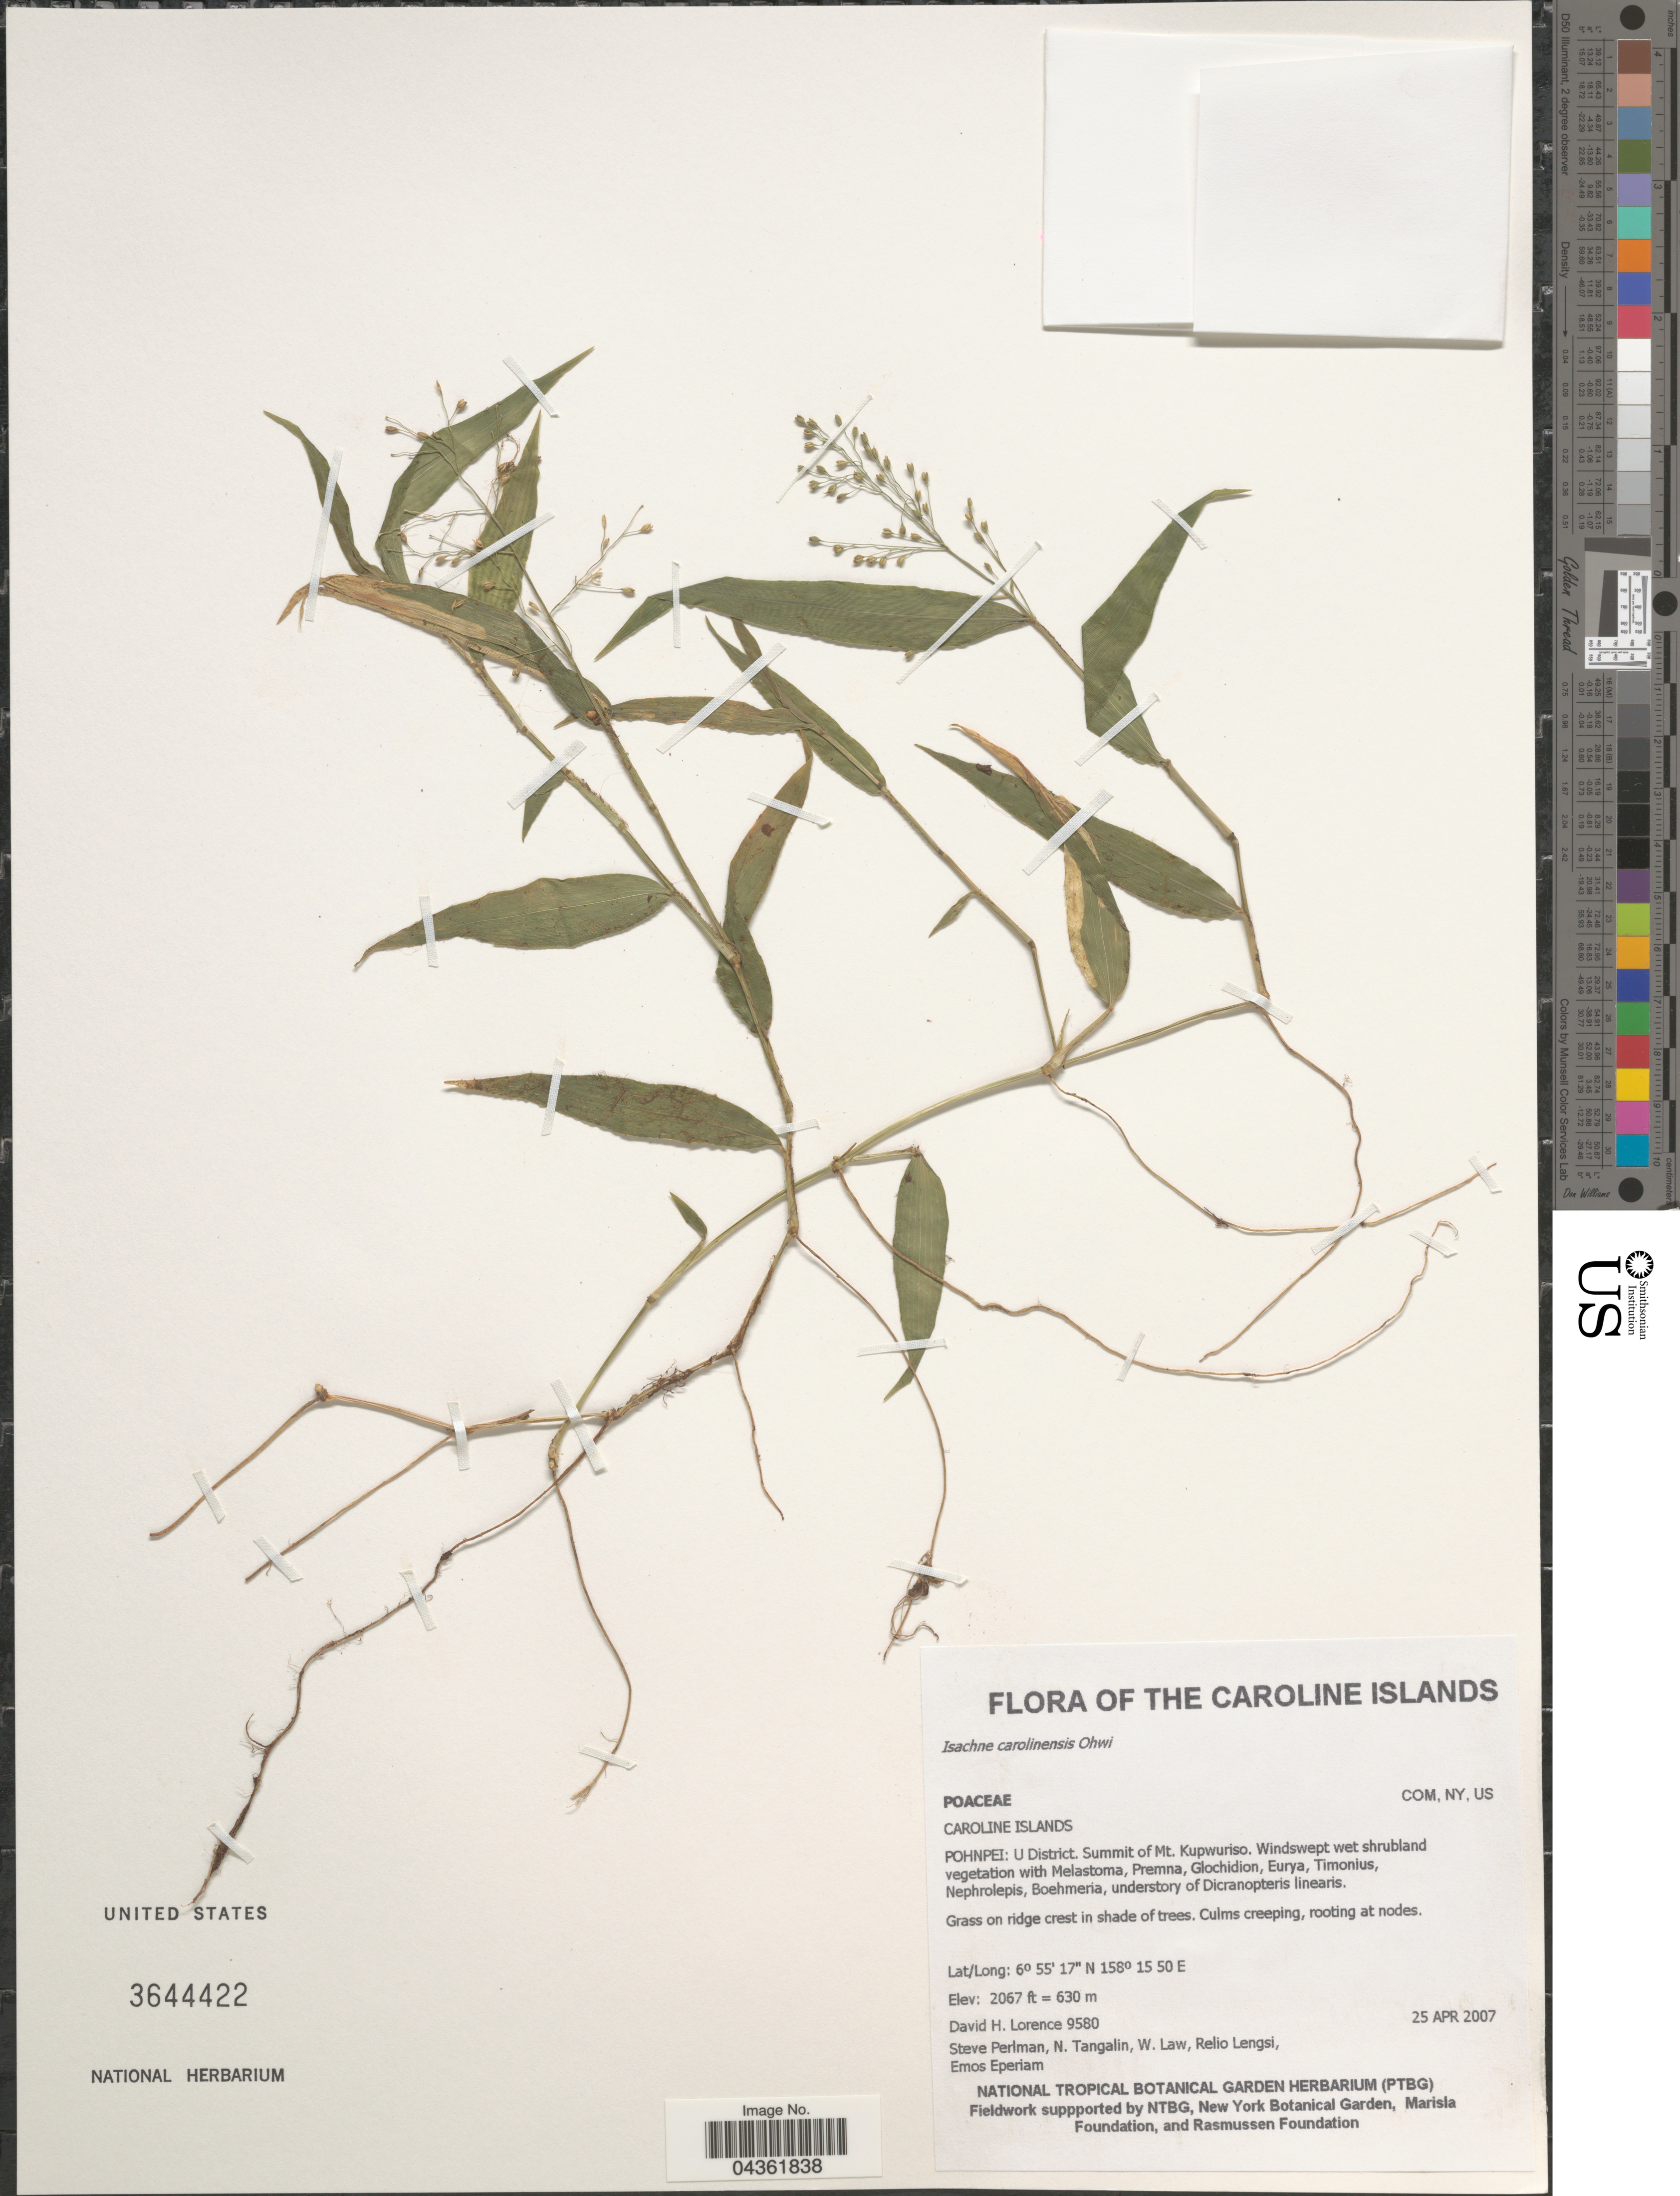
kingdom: Plantae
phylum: Tracheophyta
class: Liliopsida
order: Poales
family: Poaceae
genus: Isachne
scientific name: Isachne carolinensis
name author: Ohwi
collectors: D. Lorence, S. Perlman, N. Tangalin, W. Law & et al.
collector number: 9580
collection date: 2007-04-25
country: Micronesia, Federated States of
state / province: Pohnpei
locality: Caroline Islands. U District. Summit of Mt. Kupwuriso. Windswept wet shrubland vegetation.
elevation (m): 630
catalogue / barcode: US 3644422